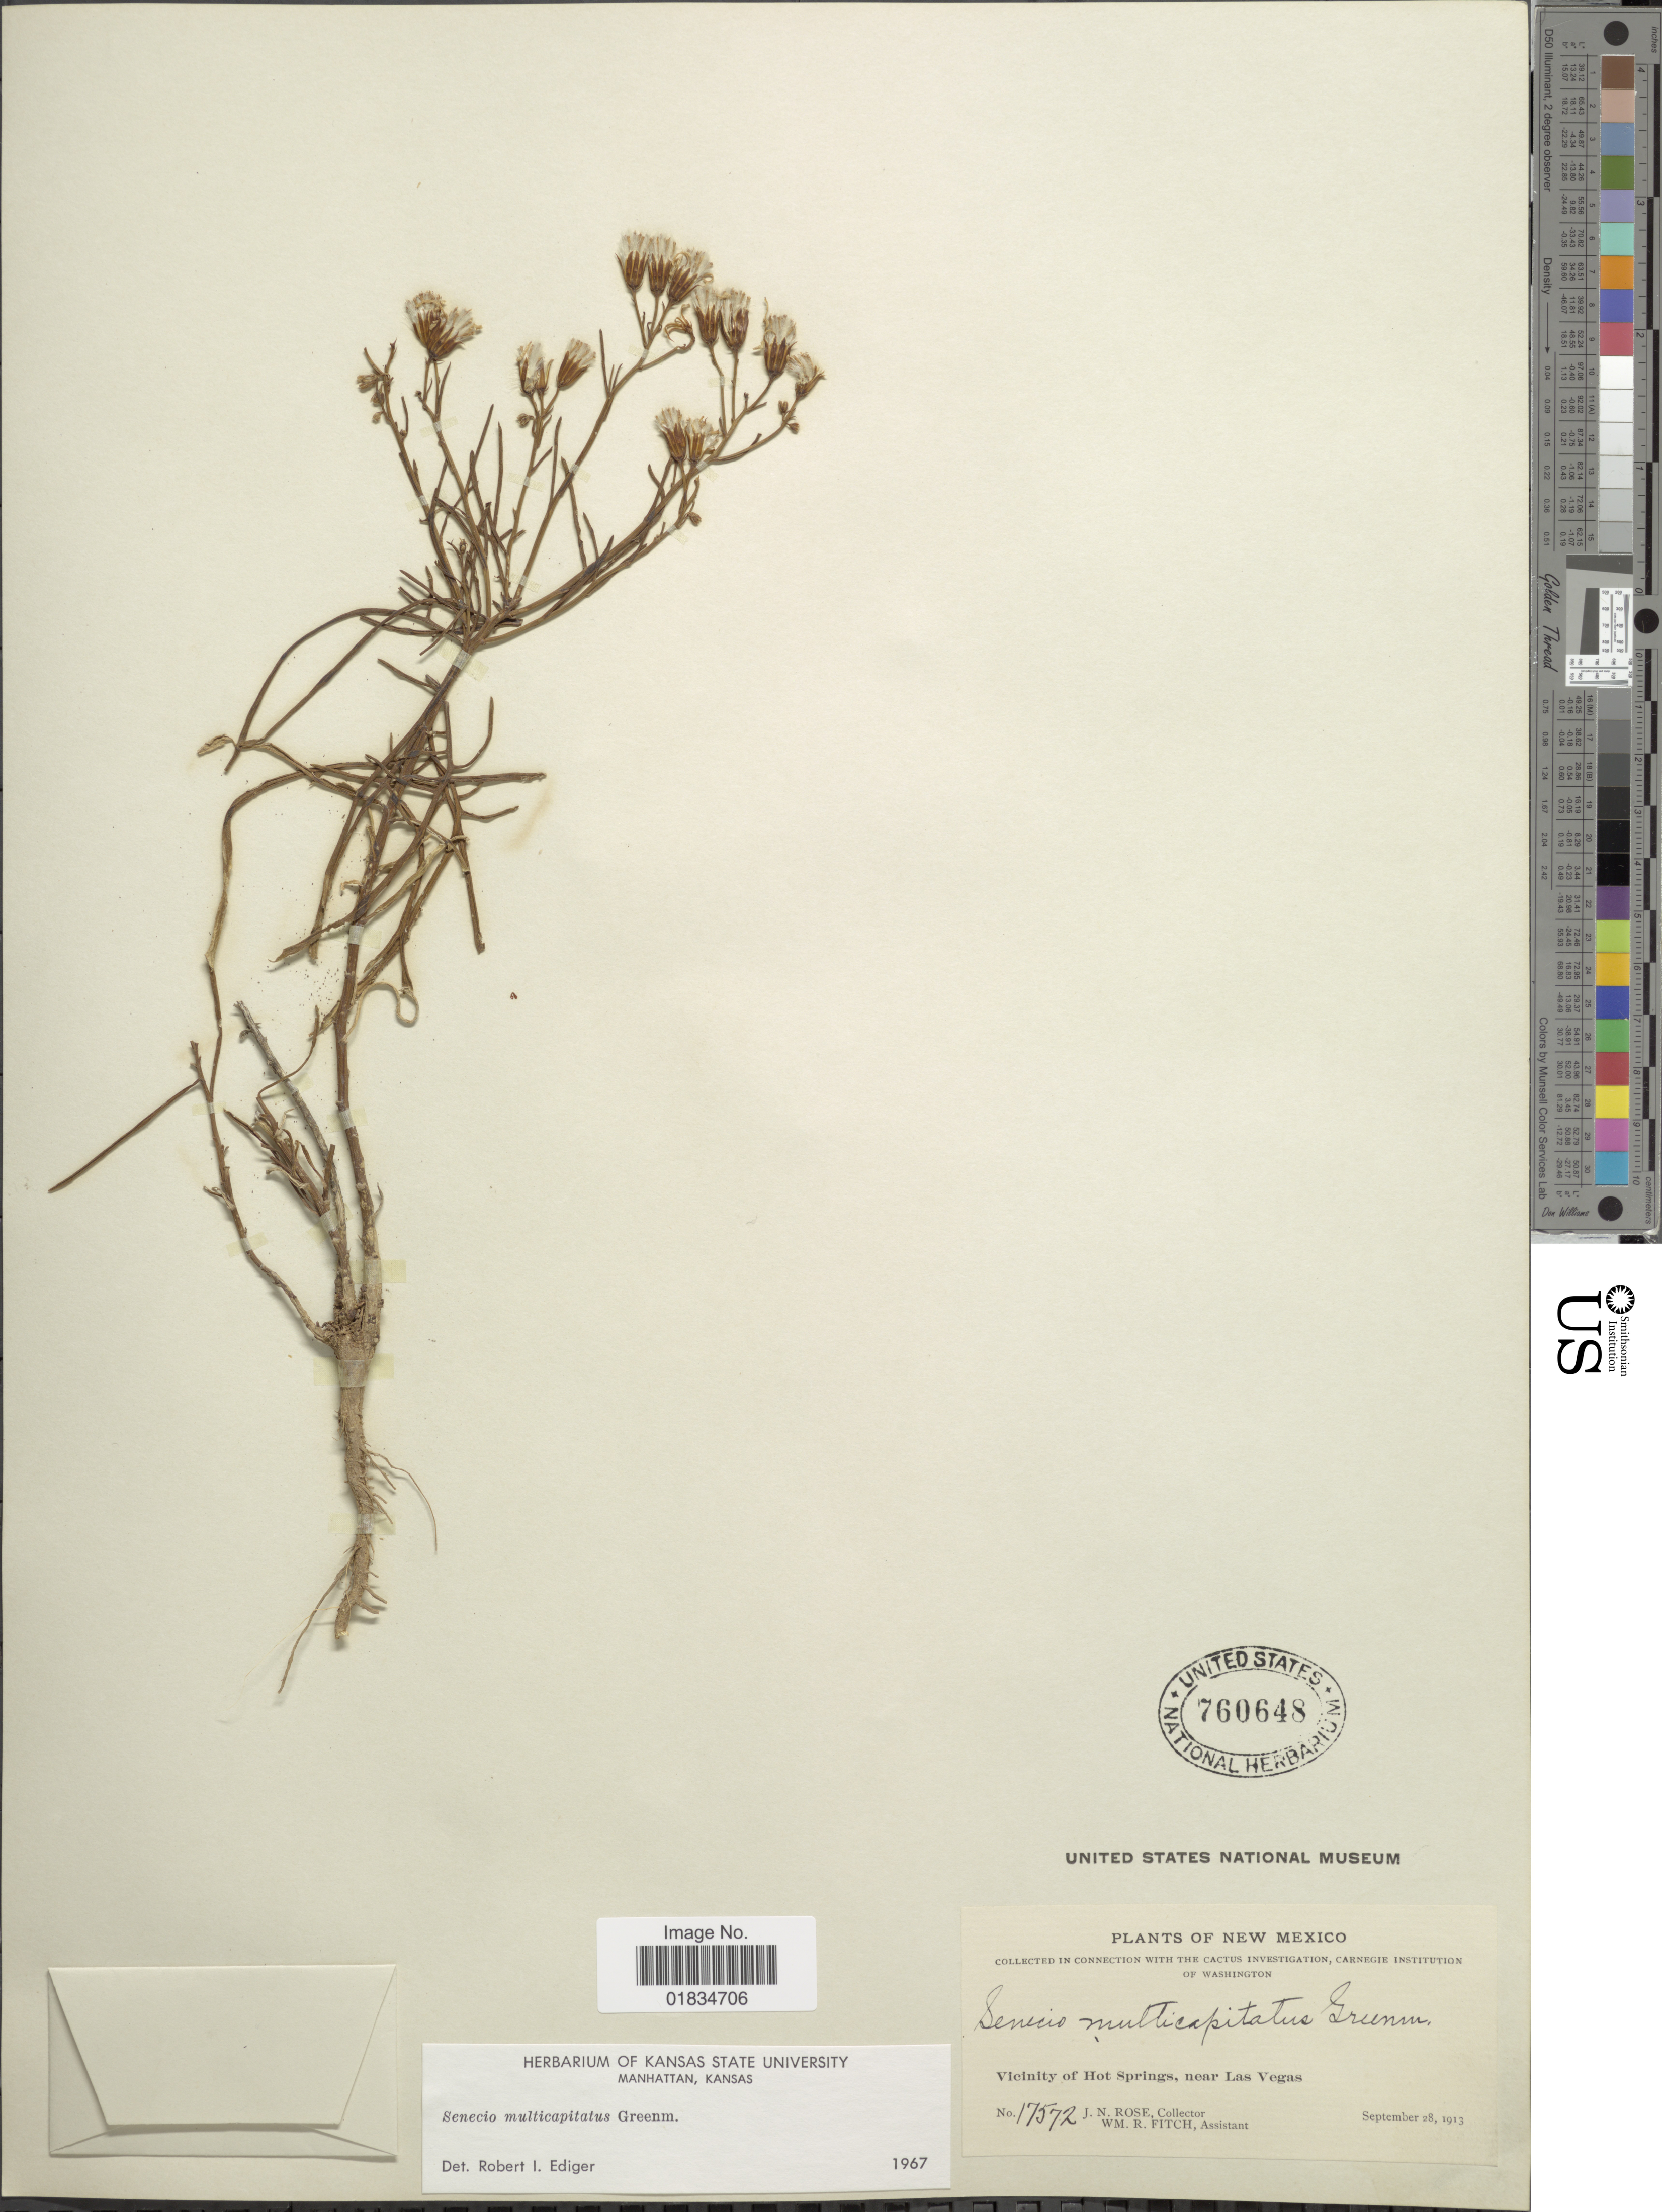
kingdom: Plantae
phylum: Tracheophyta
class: Magnoliopsida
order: Asterales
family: Asteraceae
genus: Senecio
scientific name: Senecio multicapitatus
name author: Greenm.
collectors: J. N. Rose & W. R. Fitch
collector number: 17572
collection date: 1913-09-28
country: United States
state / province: New Mexico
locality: Vicinity of Hot Springs, near Las Vegas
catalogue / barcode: US 760648